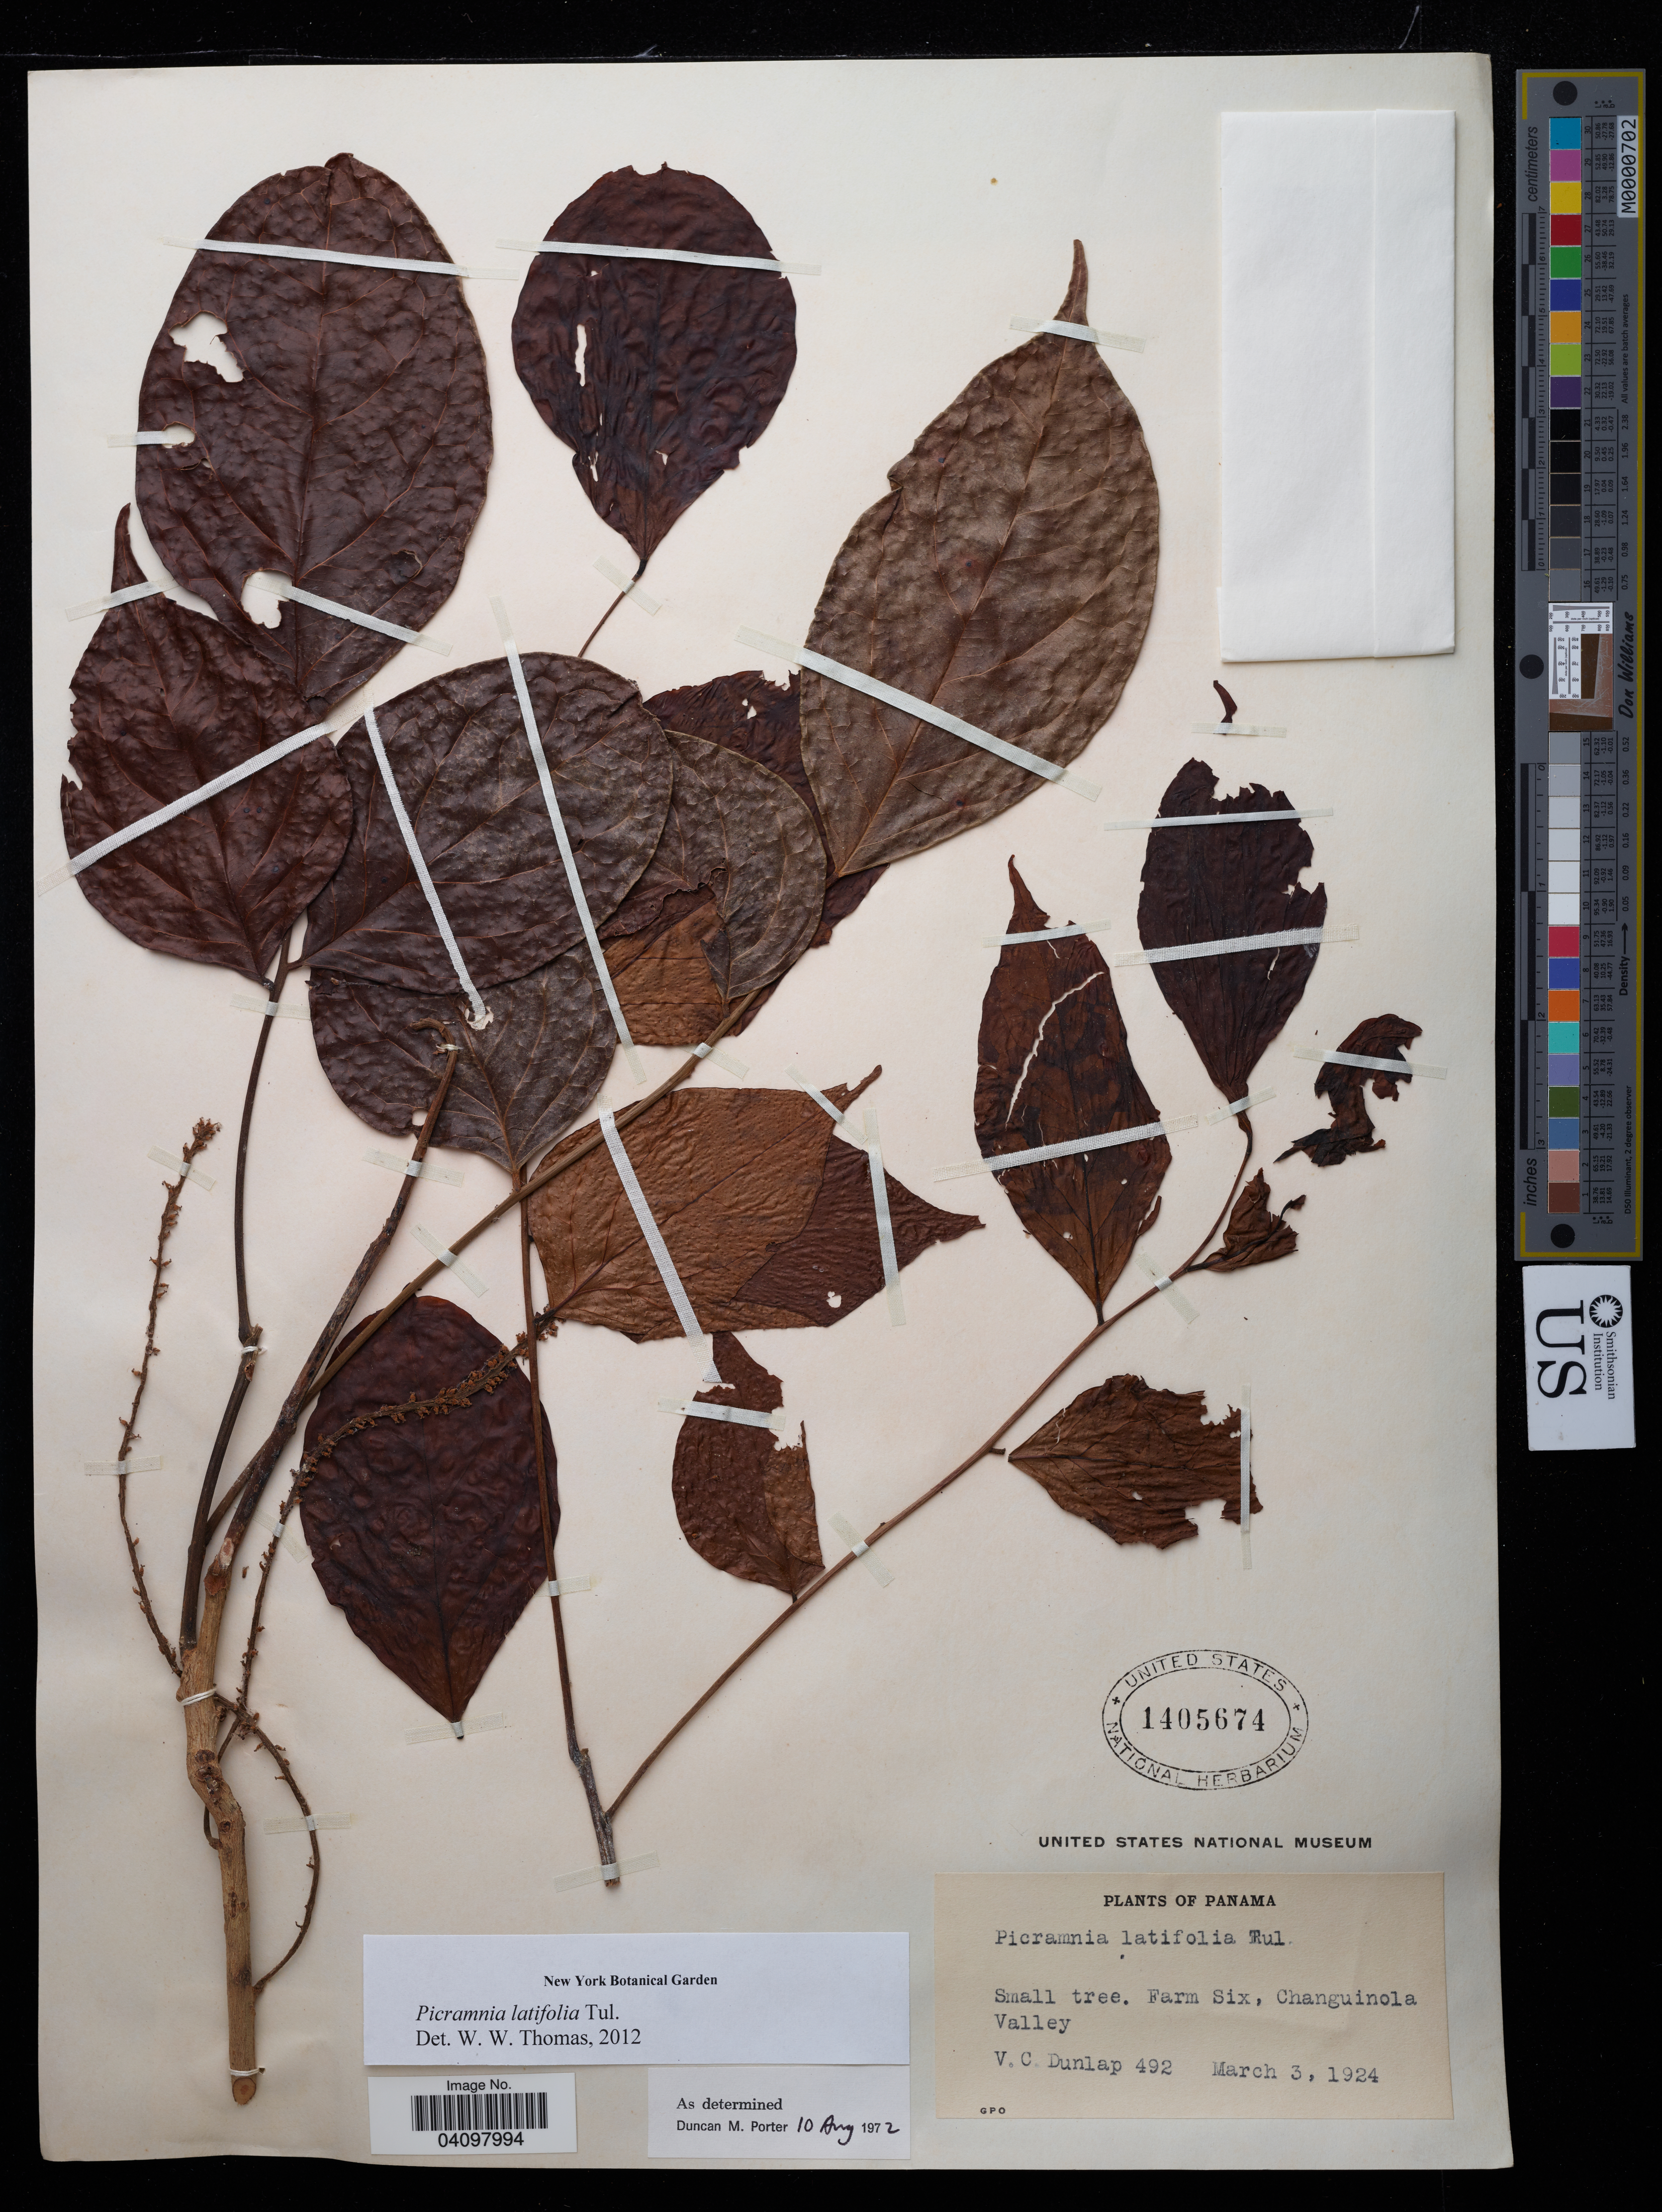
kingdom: Plantae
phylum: Tracheophyta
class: Magnoliopsida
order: Picramniales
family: Picramniaceae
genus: Picramnia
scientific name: Picramnia latifolia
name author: Tul.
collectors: V. C. Dunlap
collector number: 492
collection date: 1924-03-03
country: Panama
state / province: Panamá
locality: Farm Six, Changuinola Valley.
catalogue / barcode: US 1405674